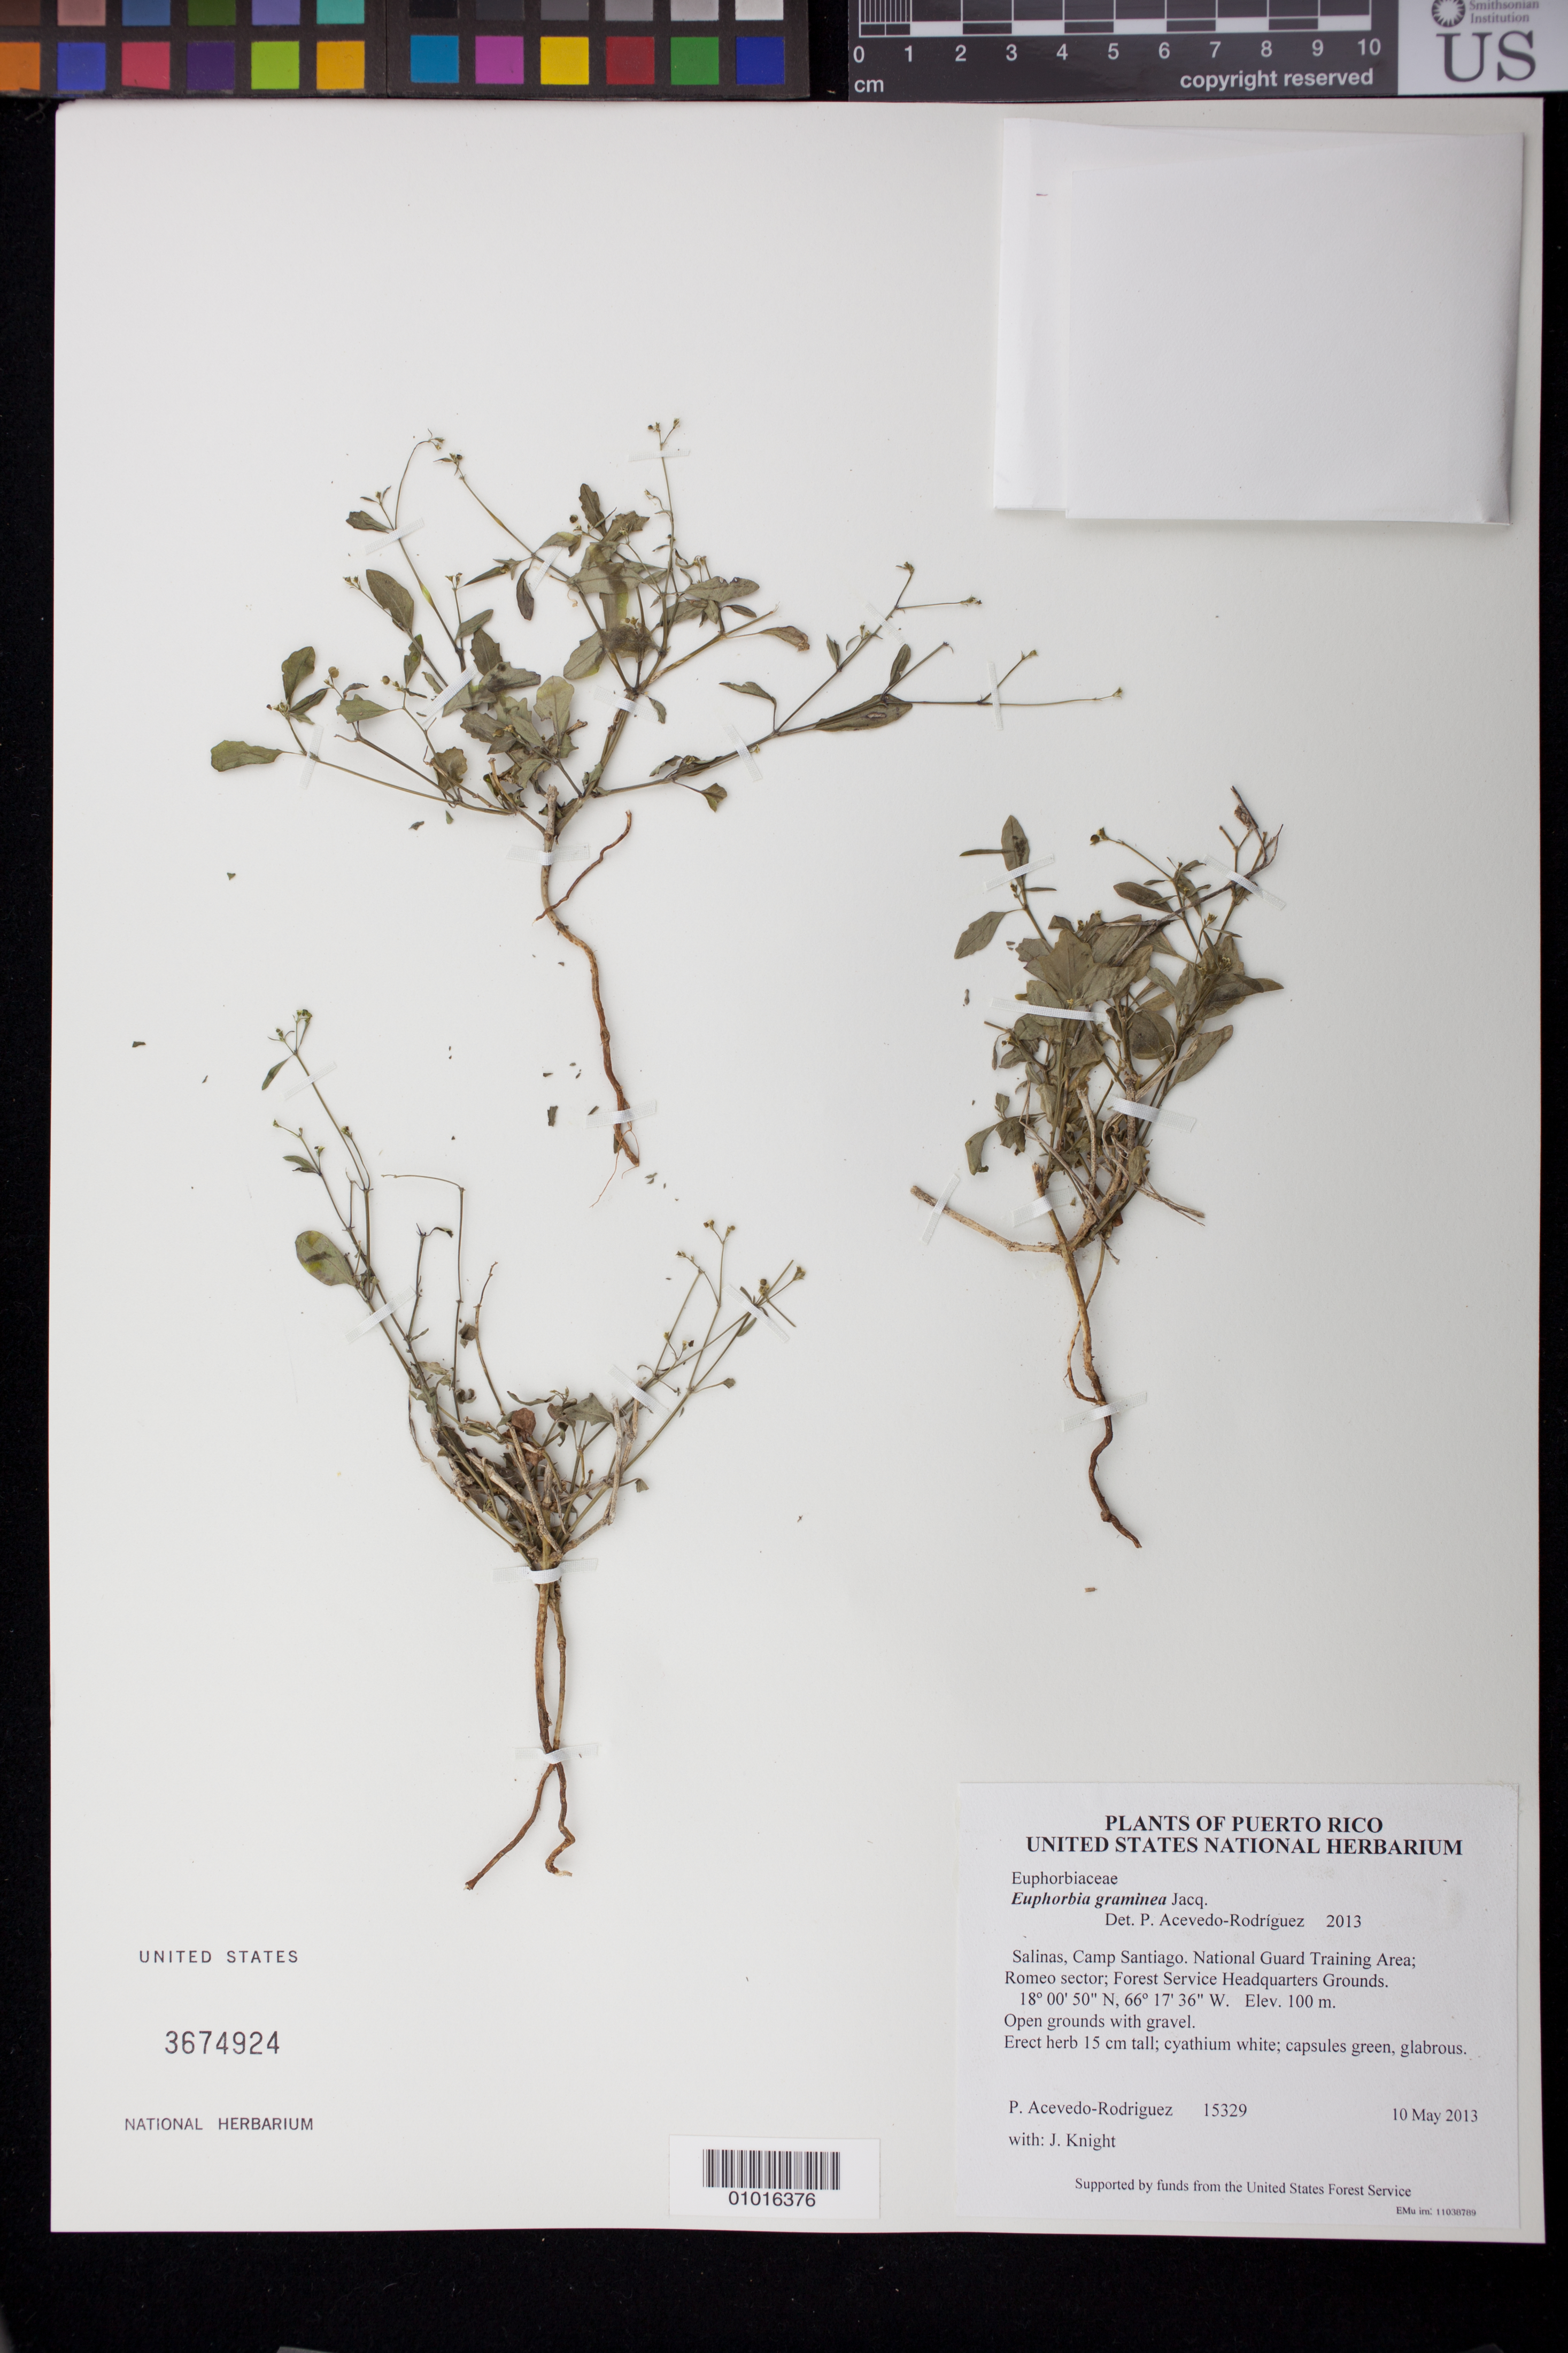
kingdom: Plantae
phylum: Tracheophyta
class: Magnoliopsida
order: Malpighiales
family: Euphorbiaceae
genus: Euphorbia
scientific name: Euphorbia graminea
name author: Jacq.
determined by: Acevedo-Rodríguez, P., (BOT), Smithsonian Institution - National Museum of Natural History (UNITED STATES)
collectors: P. Acevedo-Rodr. & J. Knight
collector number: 15329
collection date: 2013-05-10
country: Puerto Rico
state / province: Salinas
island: Puerto Rico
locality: Camp Santiago. National Guard Training Area; Romeo sector; Forest Service Headquarters Grounds.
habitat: Open grounds with gravel.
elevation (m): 100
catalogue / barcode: US 3674924